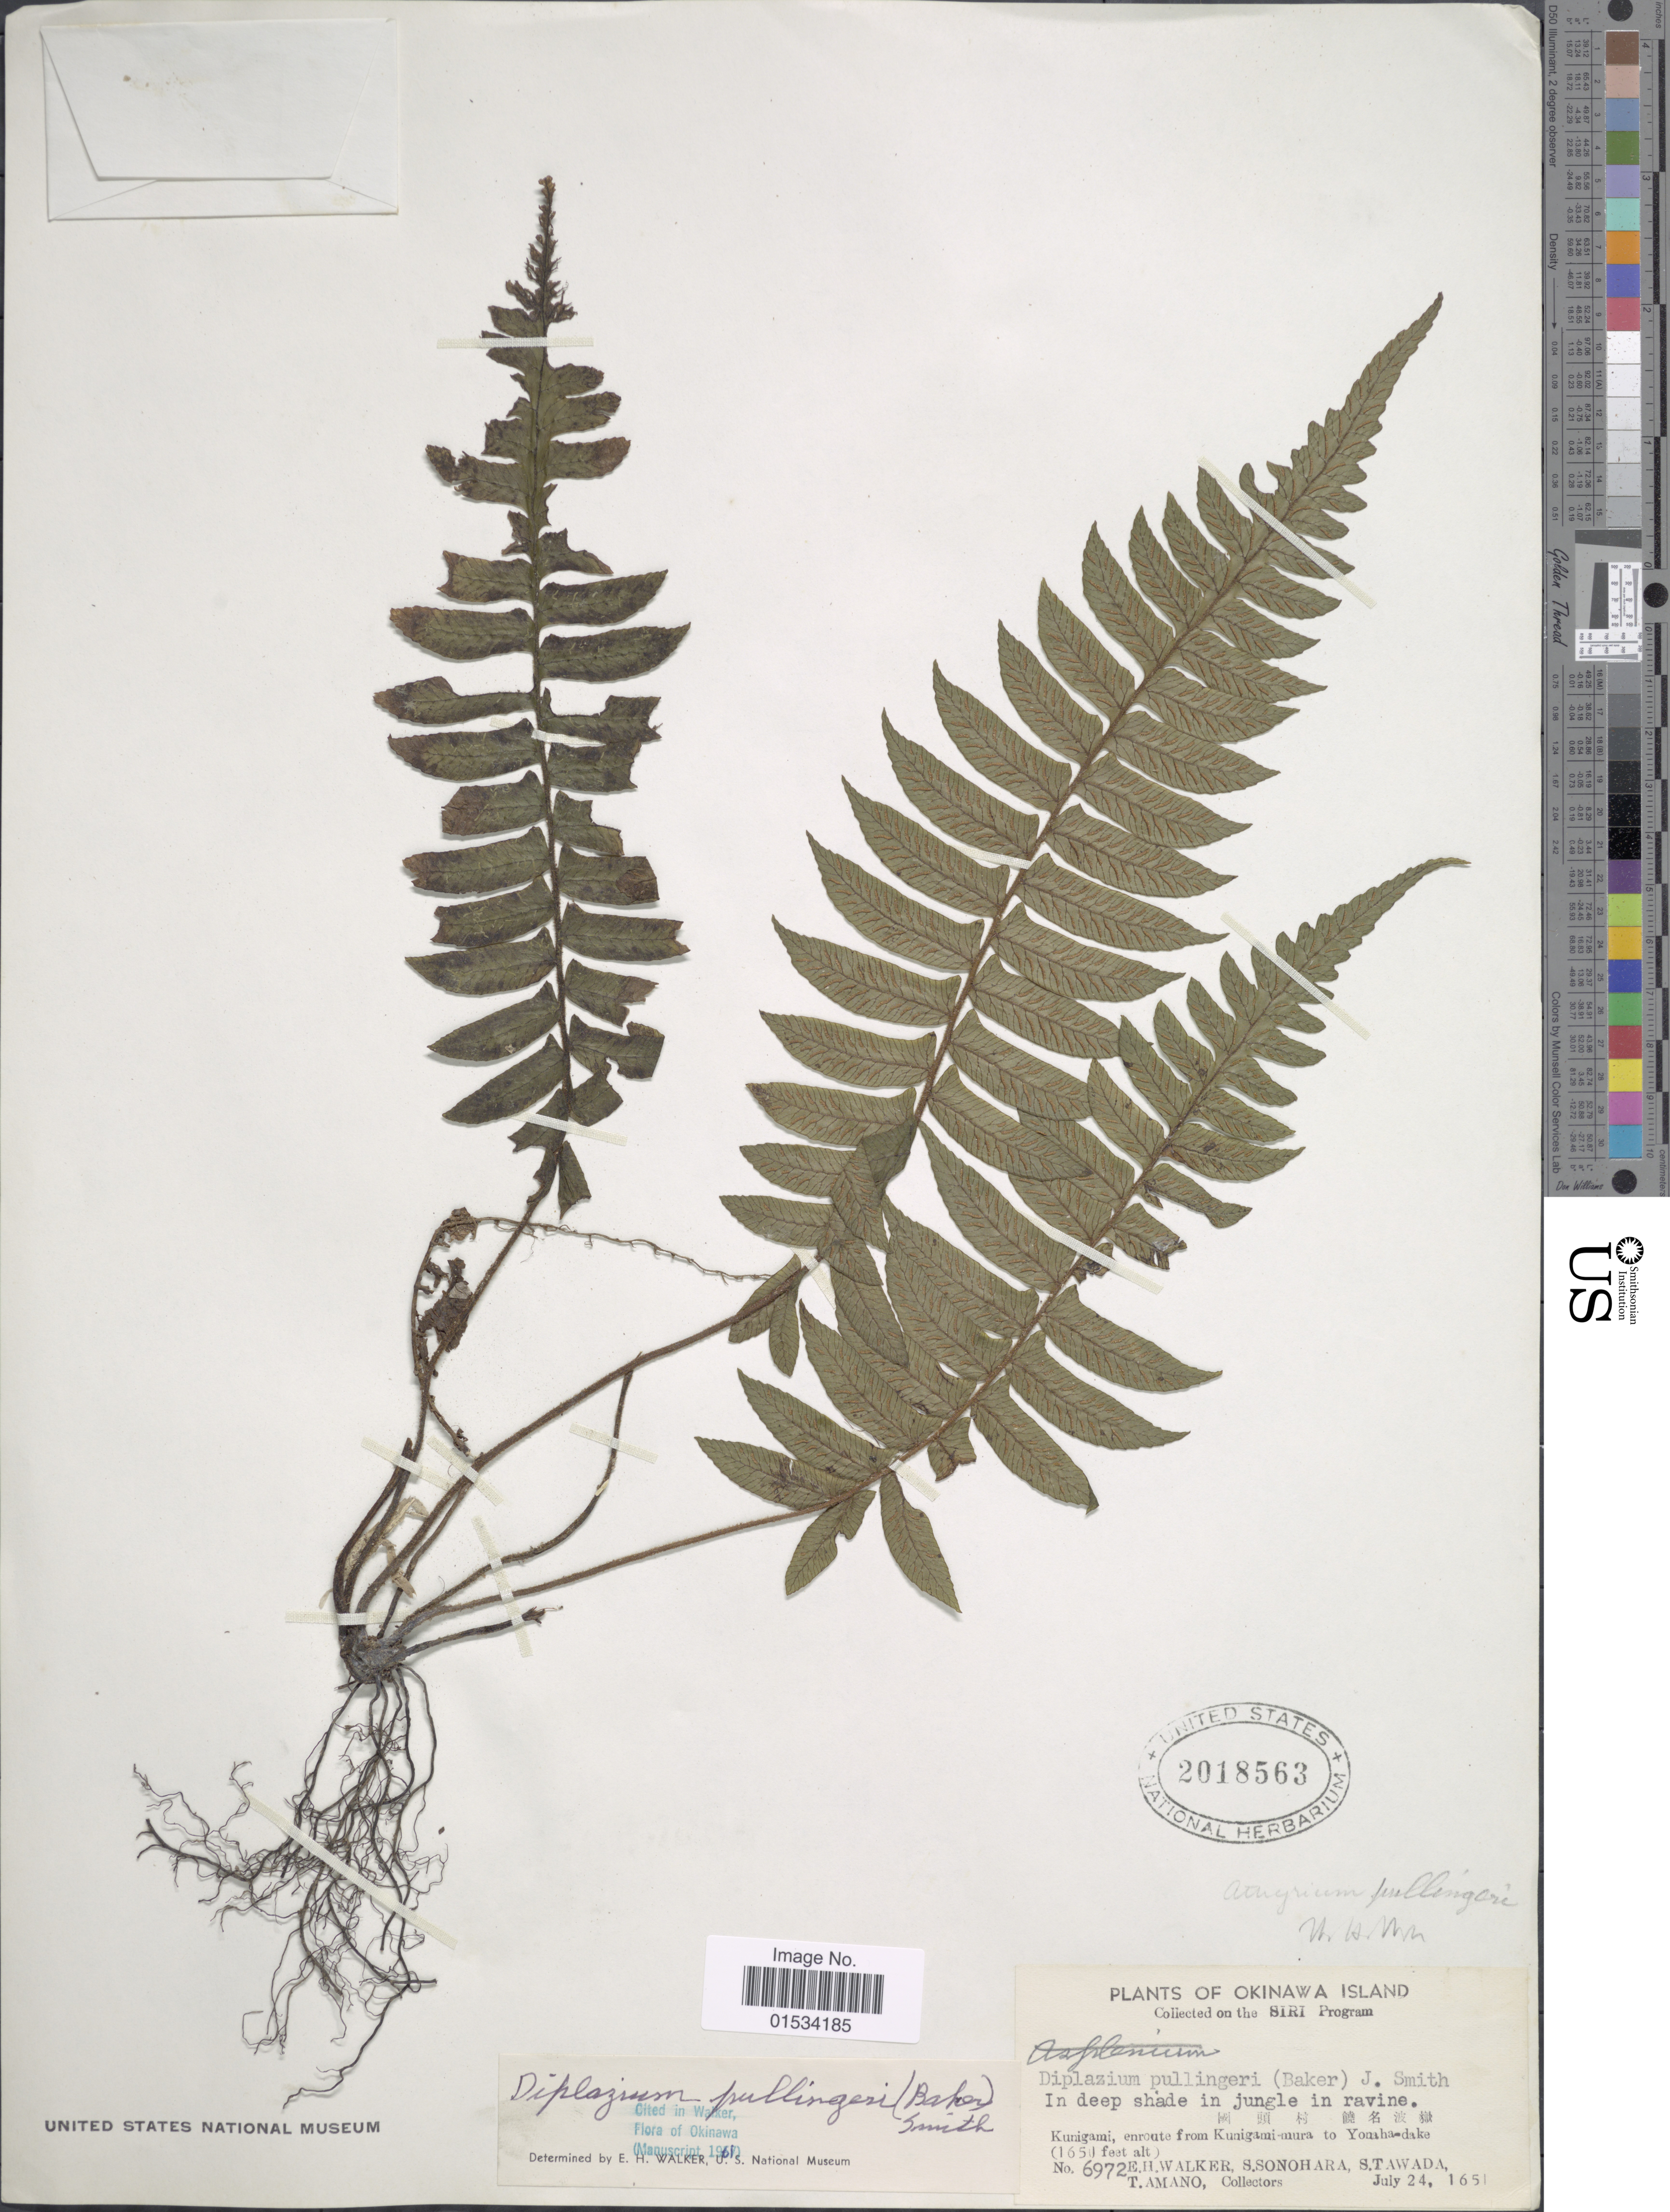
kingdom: Plantae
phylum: Tracheophyta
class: Polypodiopsida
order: Polypodiales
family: Athyriaceae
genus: Diplazium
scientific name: Diplazium pullingeri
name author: (Baker) J. Sm.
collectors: E. H. Walker, S. Sonohara, S. Tawada & T. Amano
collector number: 6972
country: Japan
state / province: Okinawa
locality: Kungami, enroute from Kunigami-mura to Yonaha-dake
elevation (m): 503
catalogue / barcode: US 2018563